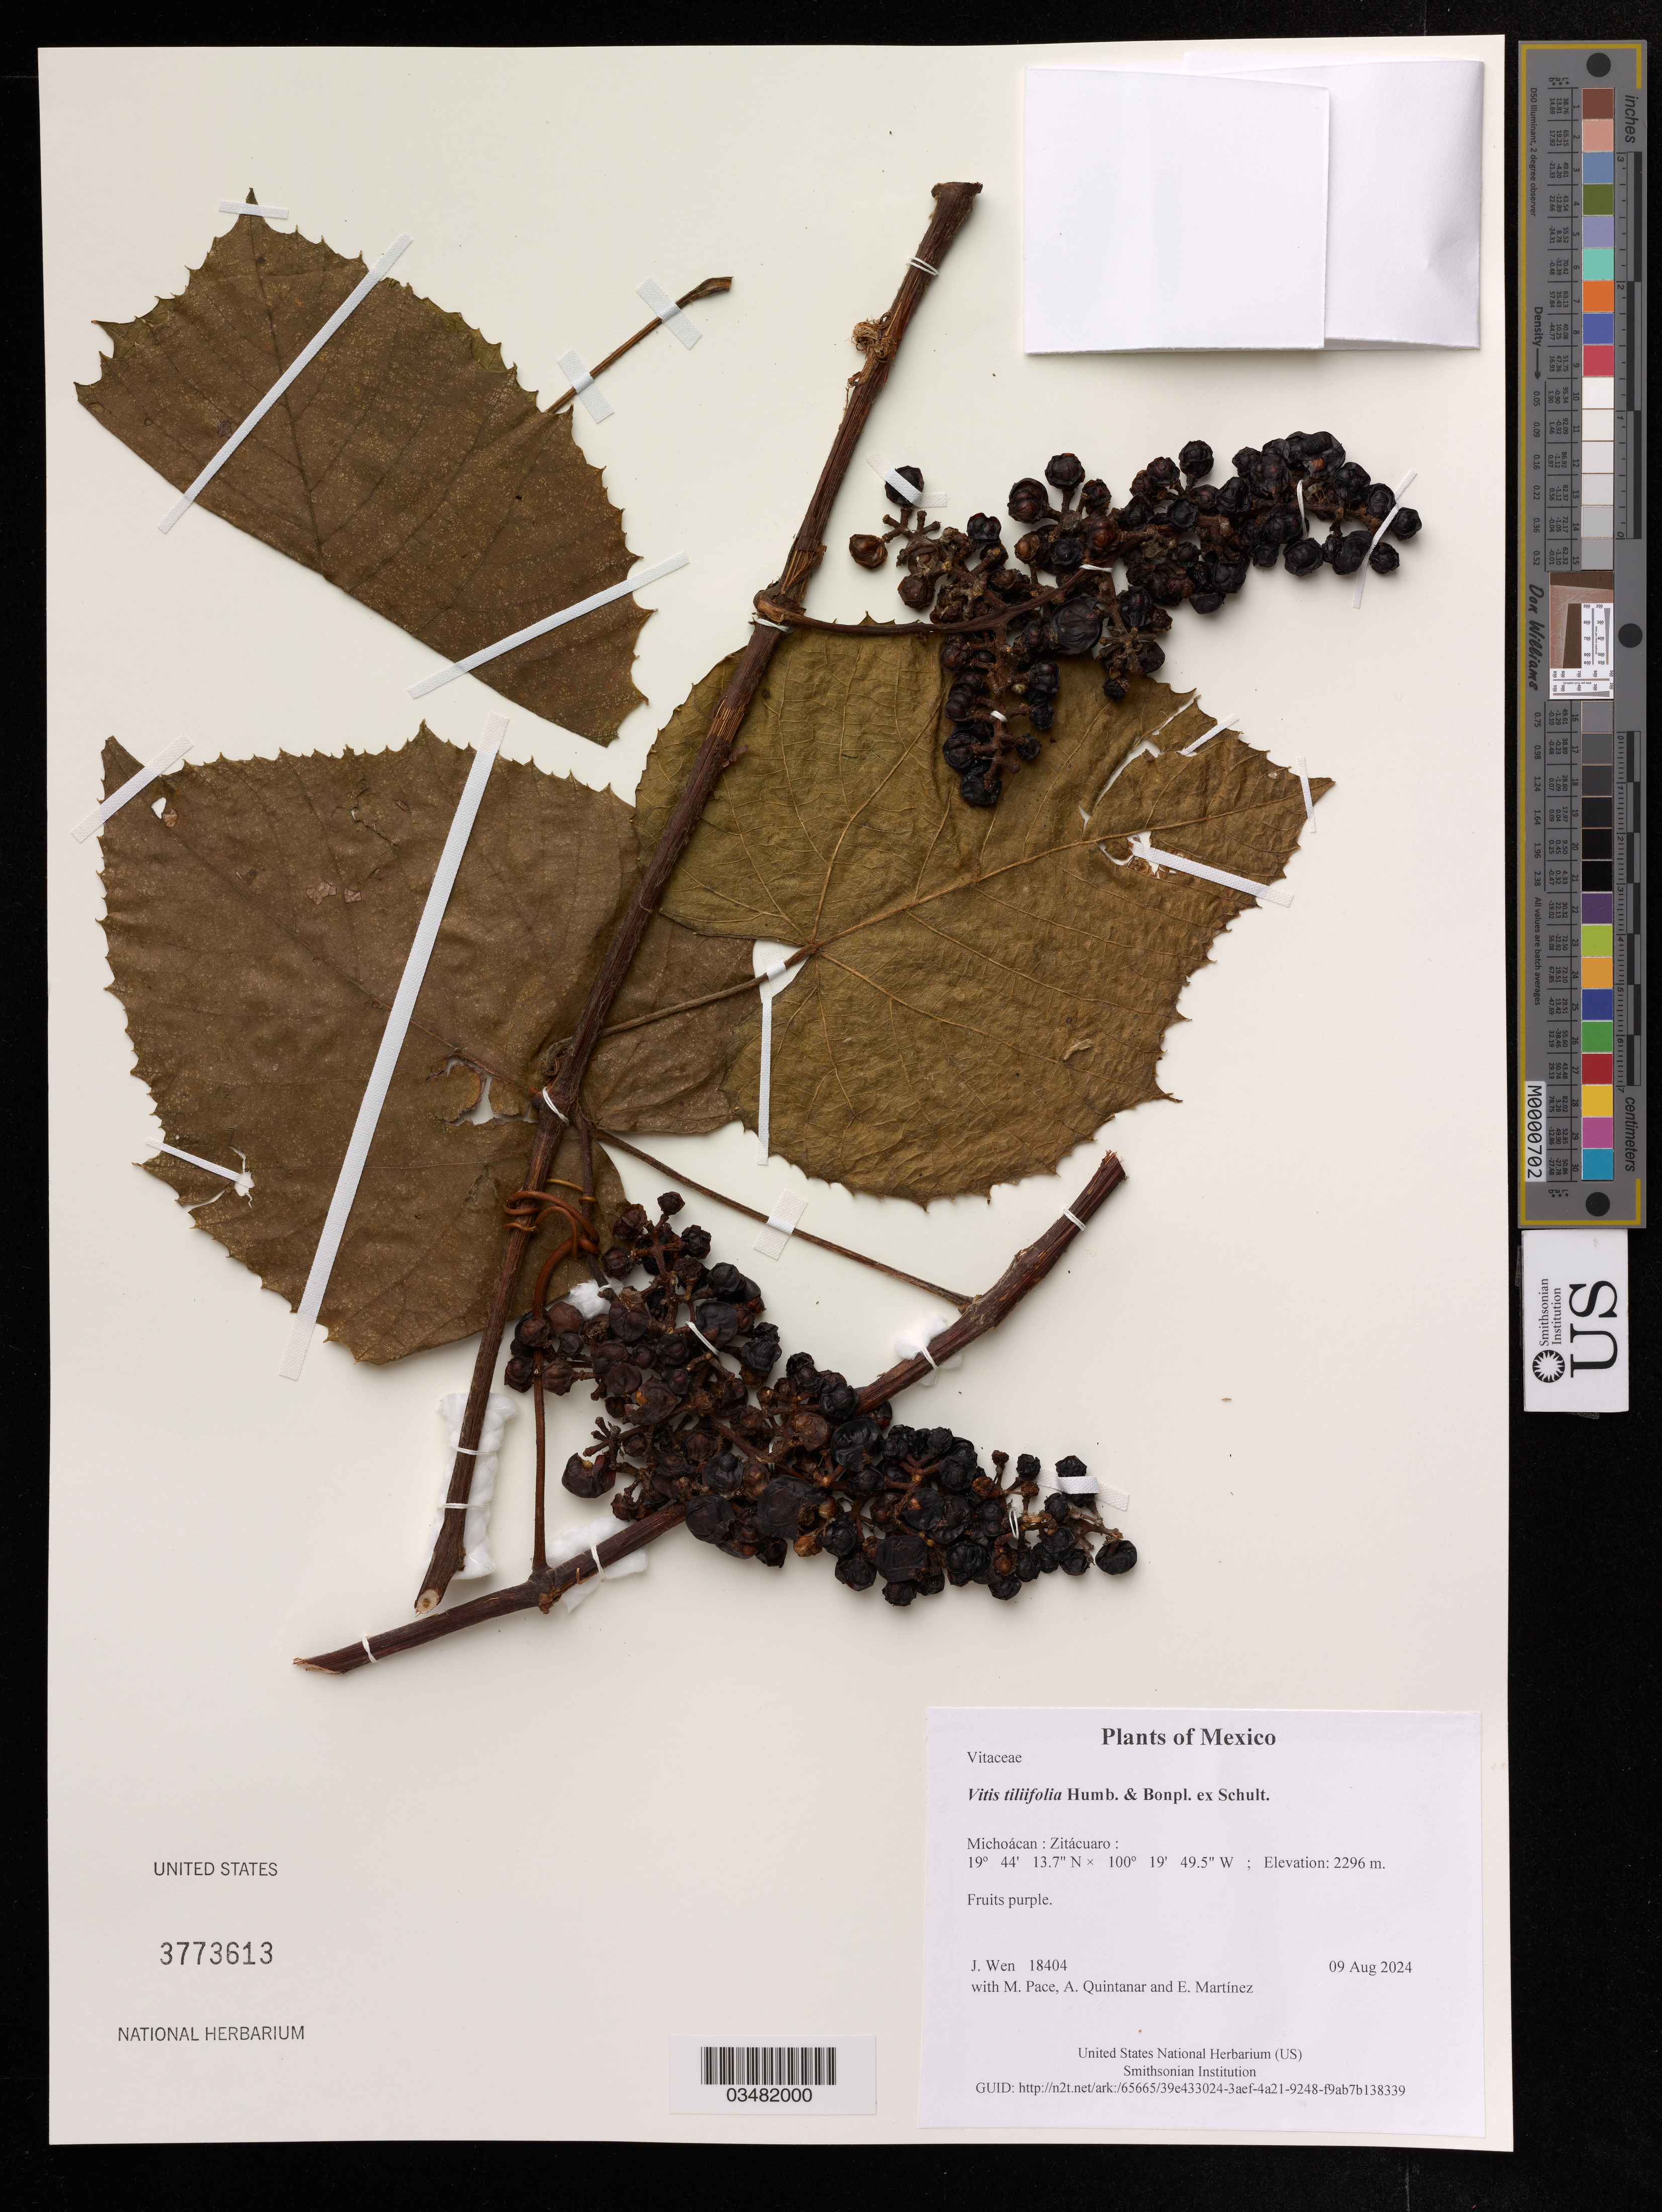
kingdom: Plantae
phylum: Tracheophyta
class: Magnoliopsida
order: Vitales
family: Vitaceae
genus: Vitis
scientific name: Vitis tiliifolia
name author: Humb. & Bonpl. ex Schult.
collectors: J. Wen, M. Pace, A. Quintanar & E. Martinez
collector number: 18404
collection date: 2024-08-09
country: Mexico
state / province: Michoácan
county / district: Zitácuaro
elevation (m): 2296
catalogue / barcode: US 3773613